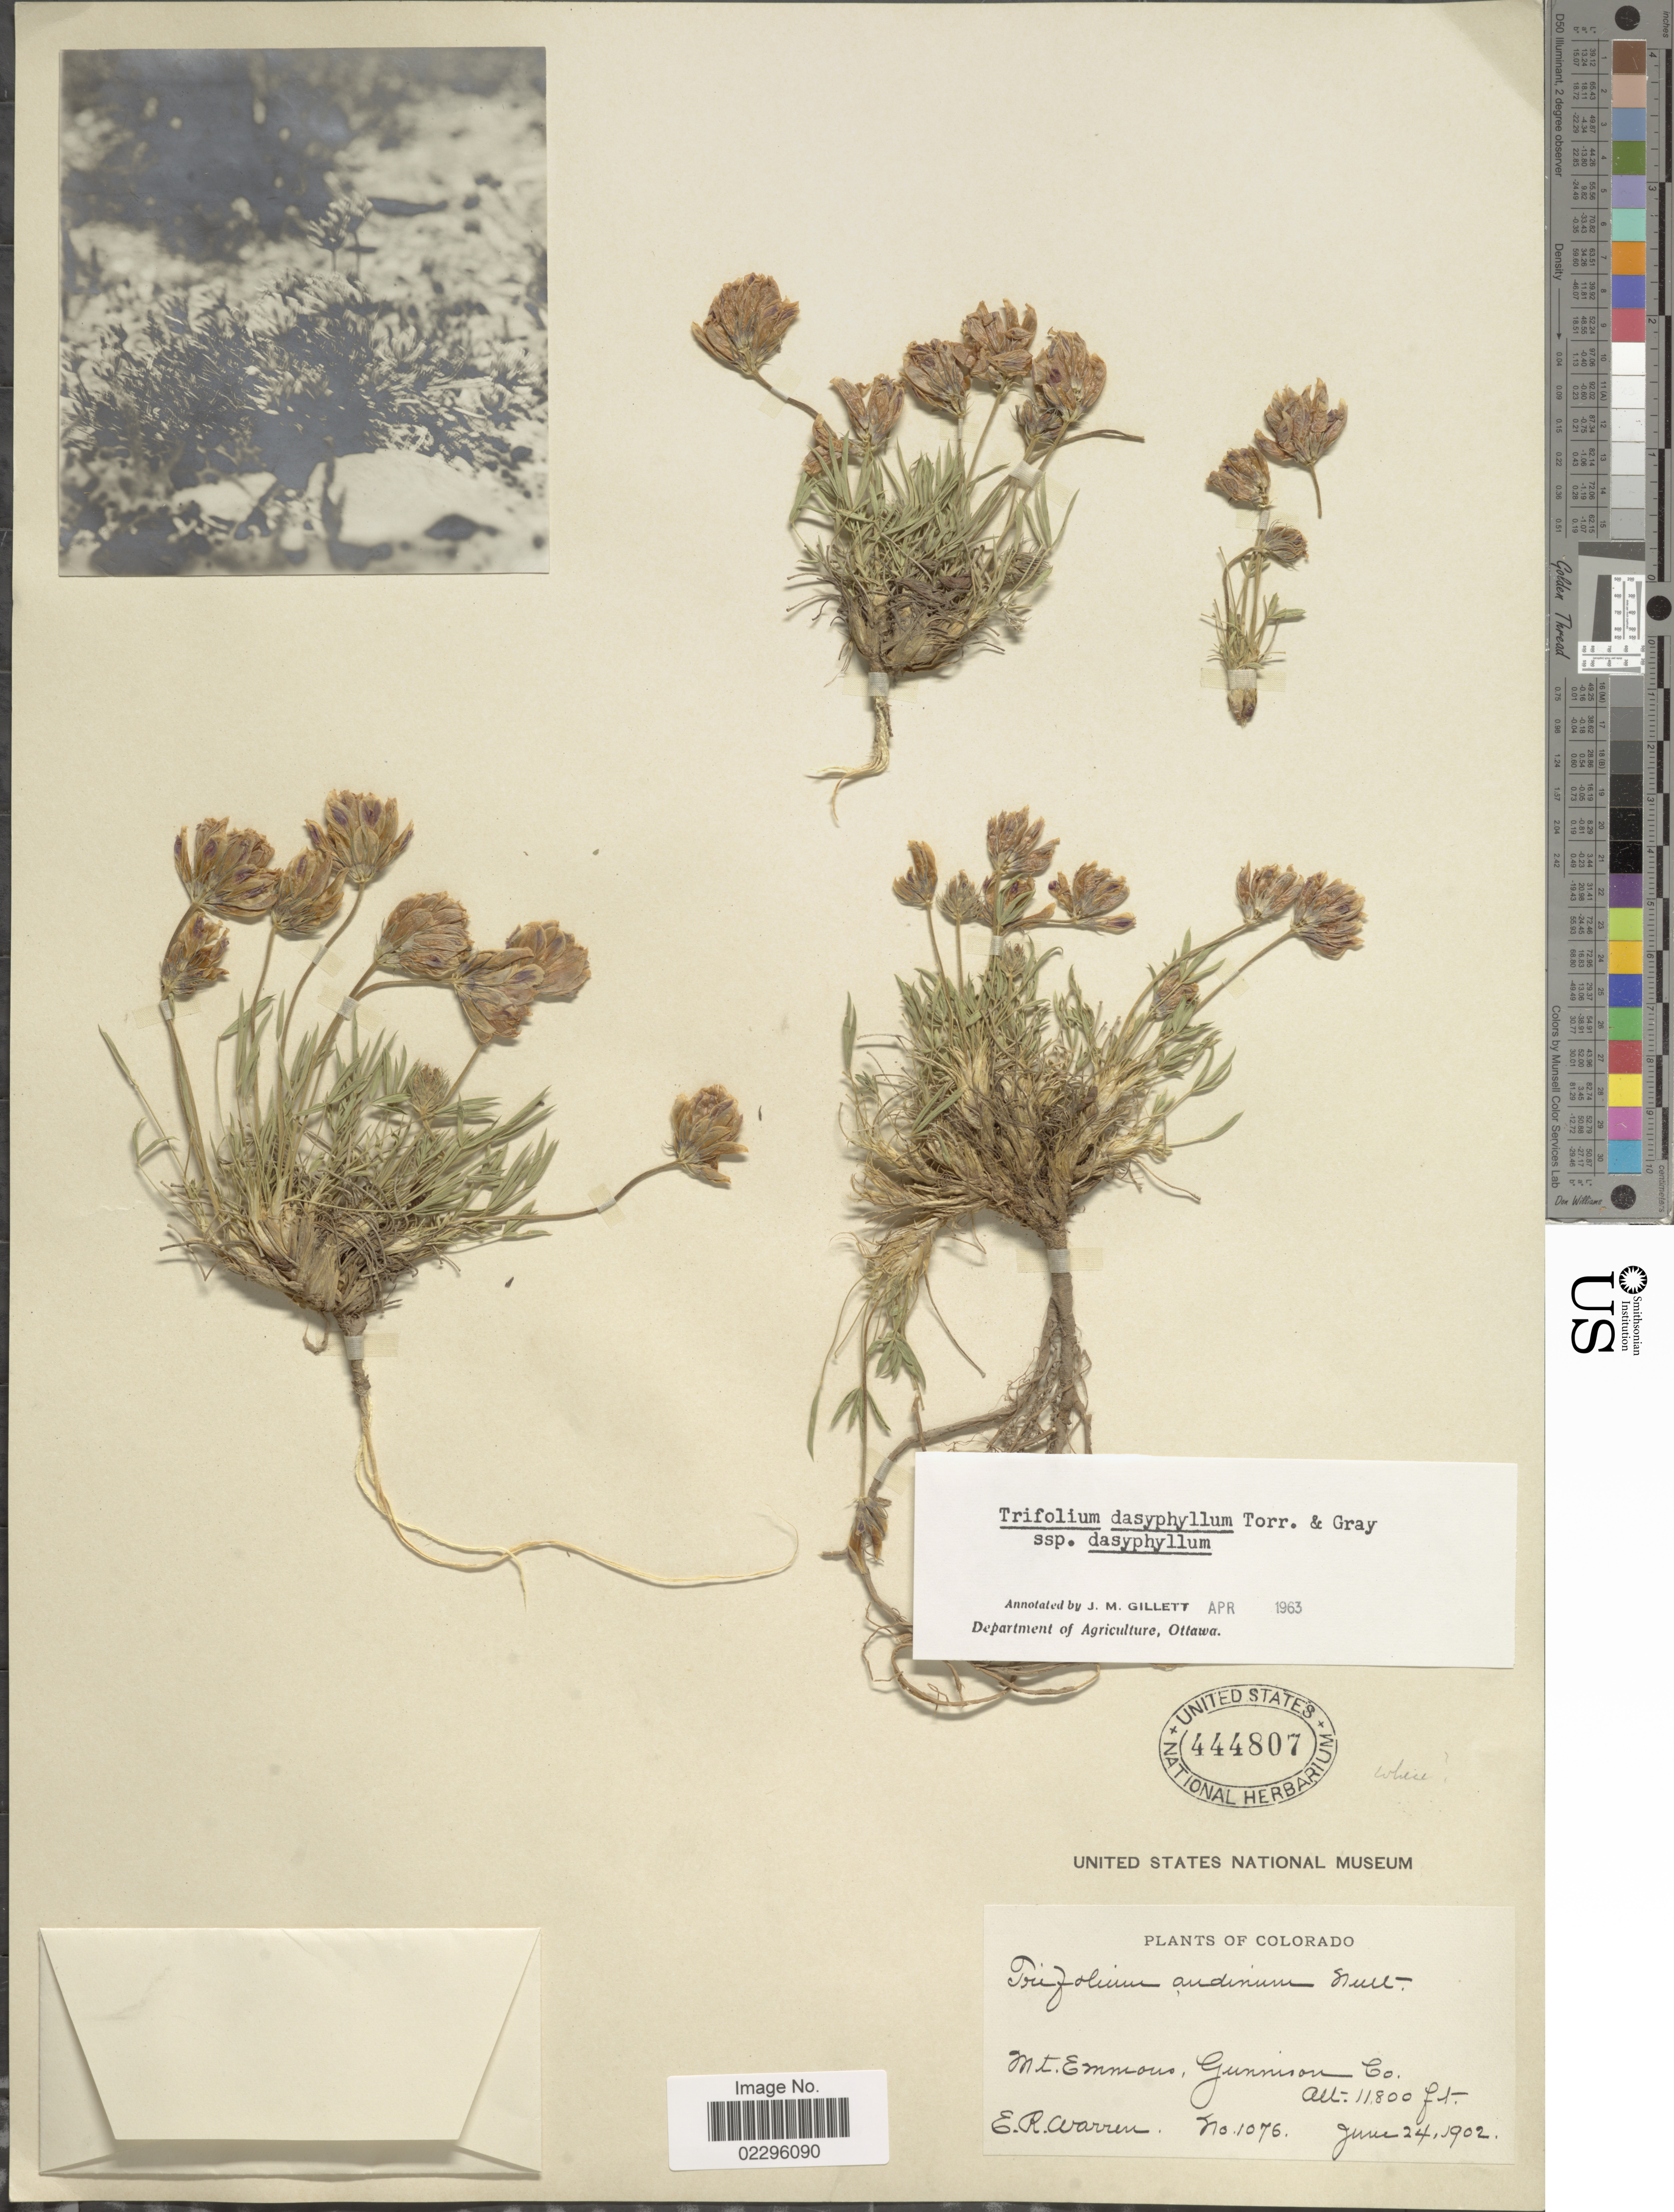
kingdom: Plantae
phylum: Tracheophyta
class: Magnoliopsida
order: Fabales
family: Fabaceae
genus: Trifolium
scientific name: Trifolium dasyphyllum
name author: Torr. & A. Gray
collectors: E. Warren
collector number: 1076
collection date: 1902-06-24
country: United States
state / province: Colorado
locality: Mt. Emmons, Gunnison Co.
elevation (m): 3597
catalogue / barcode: US 444807